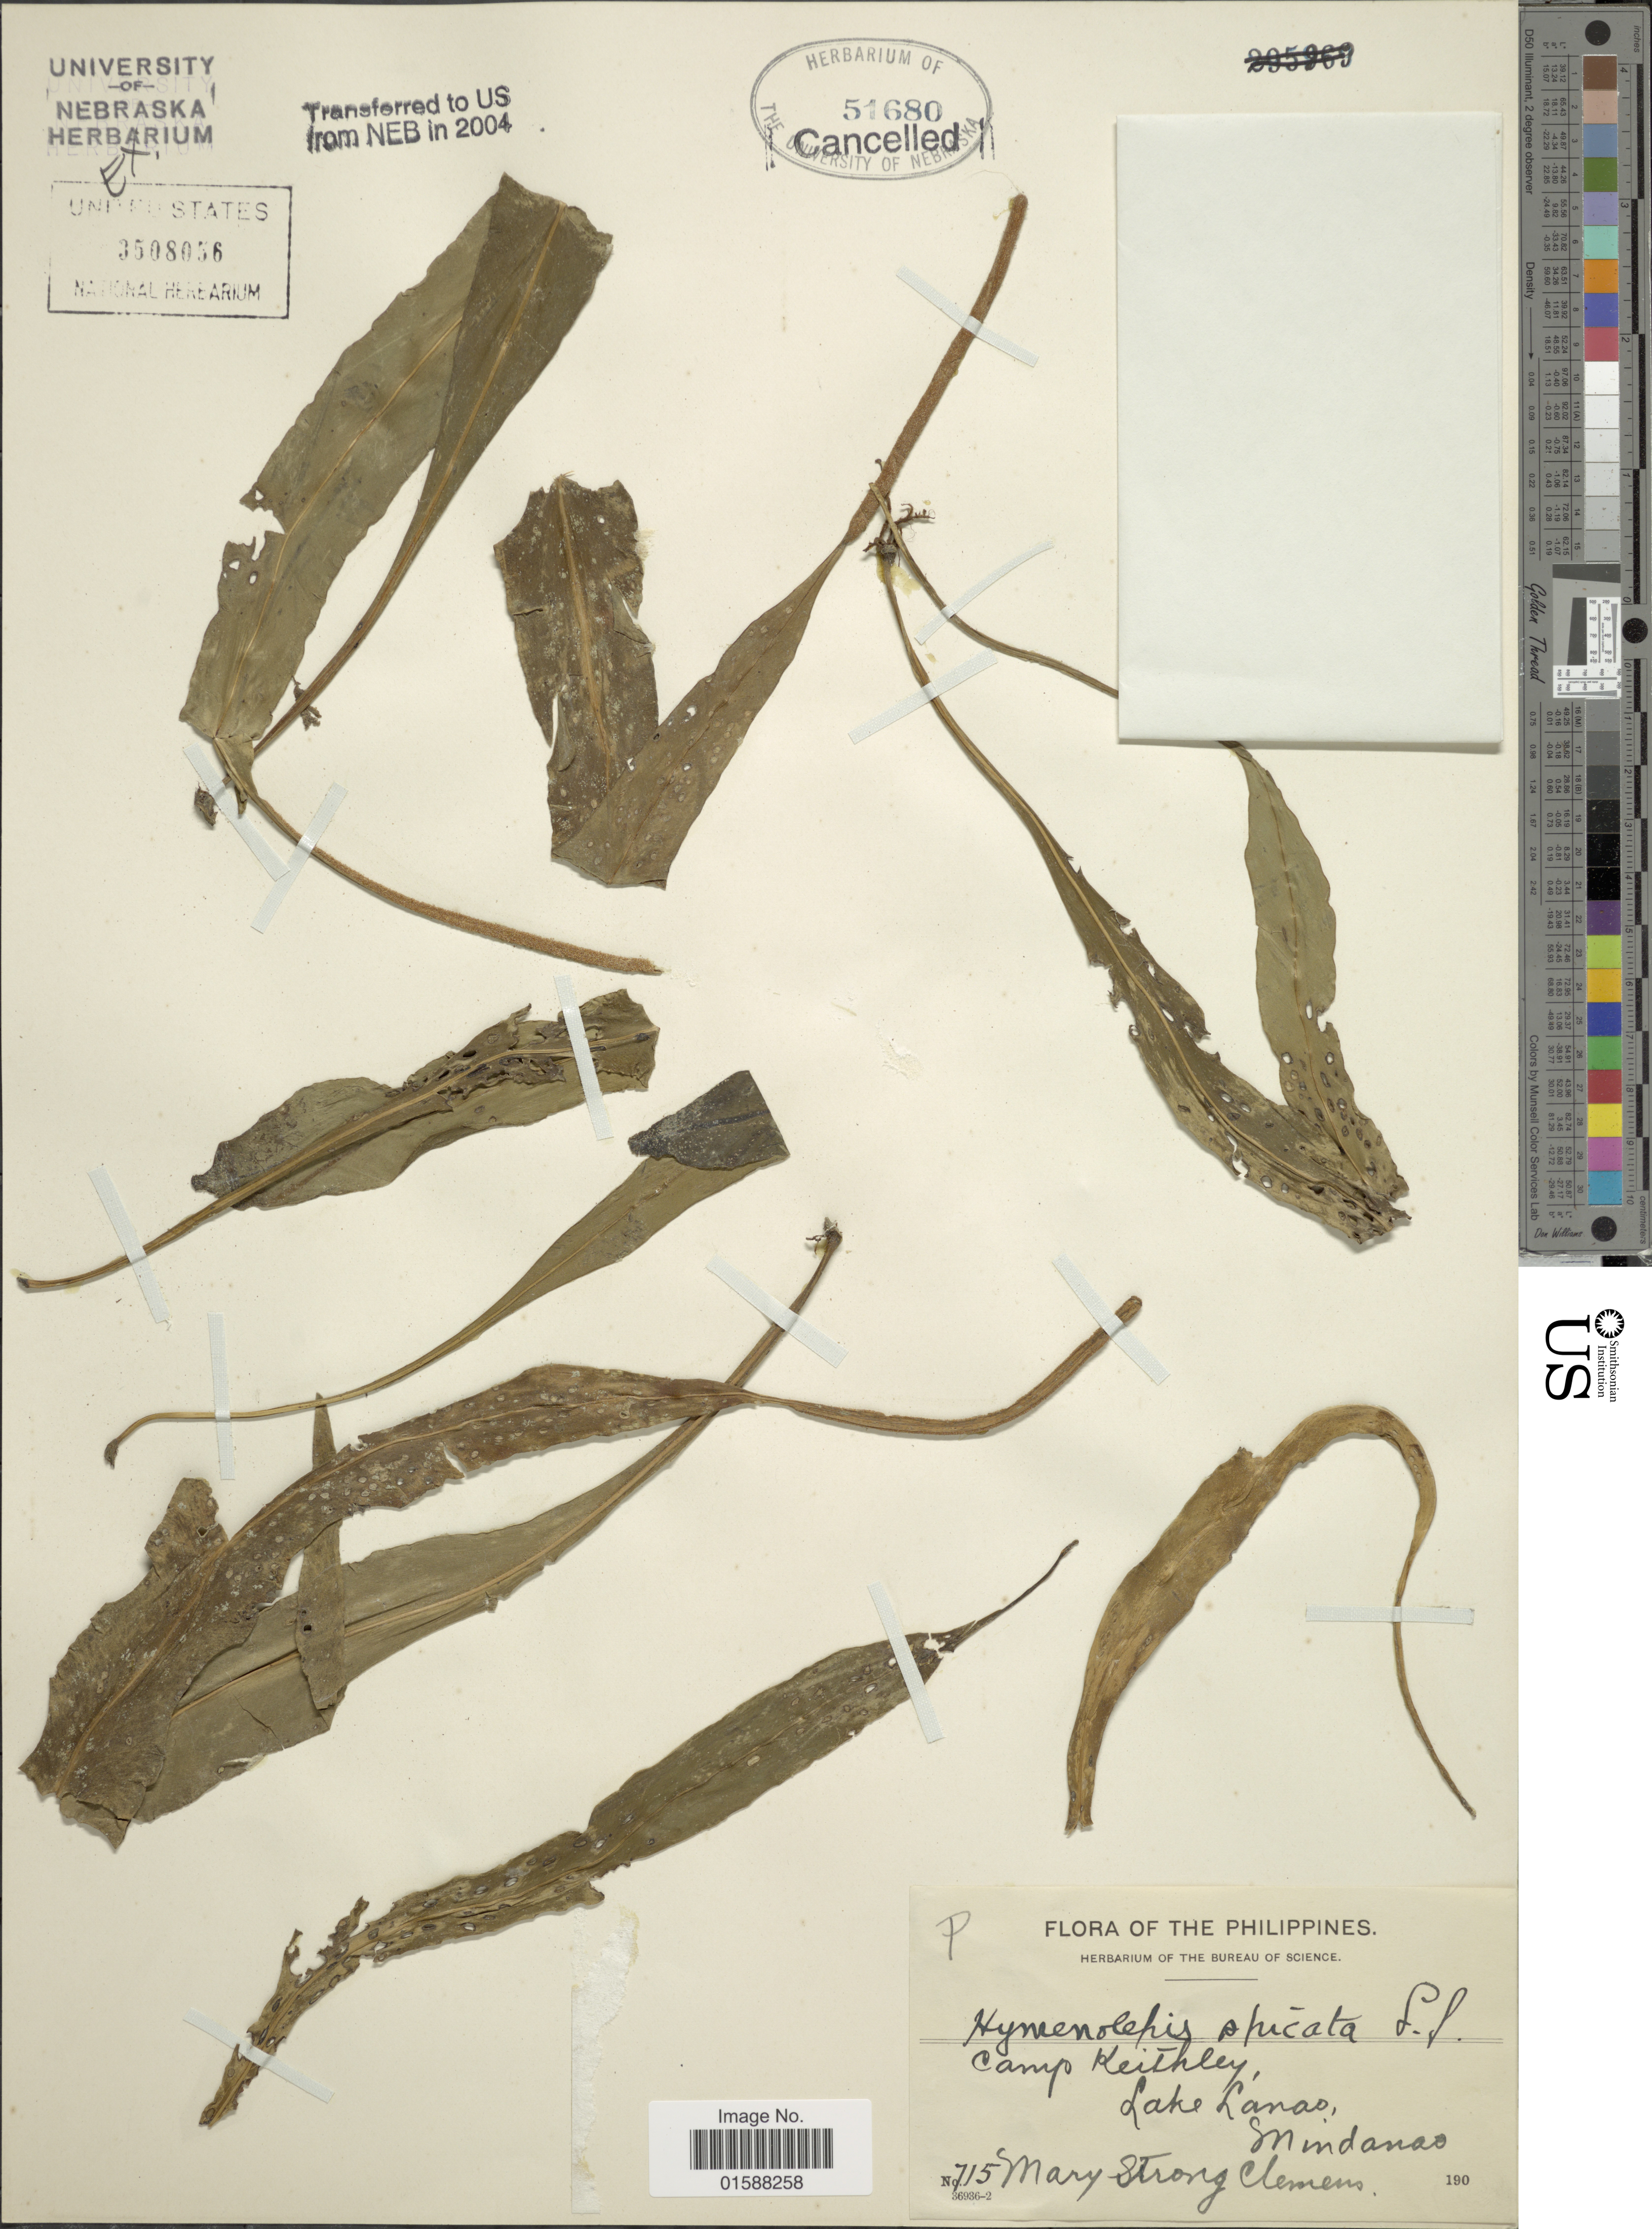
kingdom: Plantae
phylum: Tracheophyta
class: Polypodiopsida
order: Polypodiales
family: Polypodiaceae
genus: Lepisorus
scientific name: Lepisorus spicatus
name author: (L. f.) Li S. Wang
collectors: M. S. Clemens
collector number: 715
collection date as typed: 190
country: Philippines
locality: Camp Keithley, Lake Lanao, Mindanao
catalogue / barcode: US 3508058